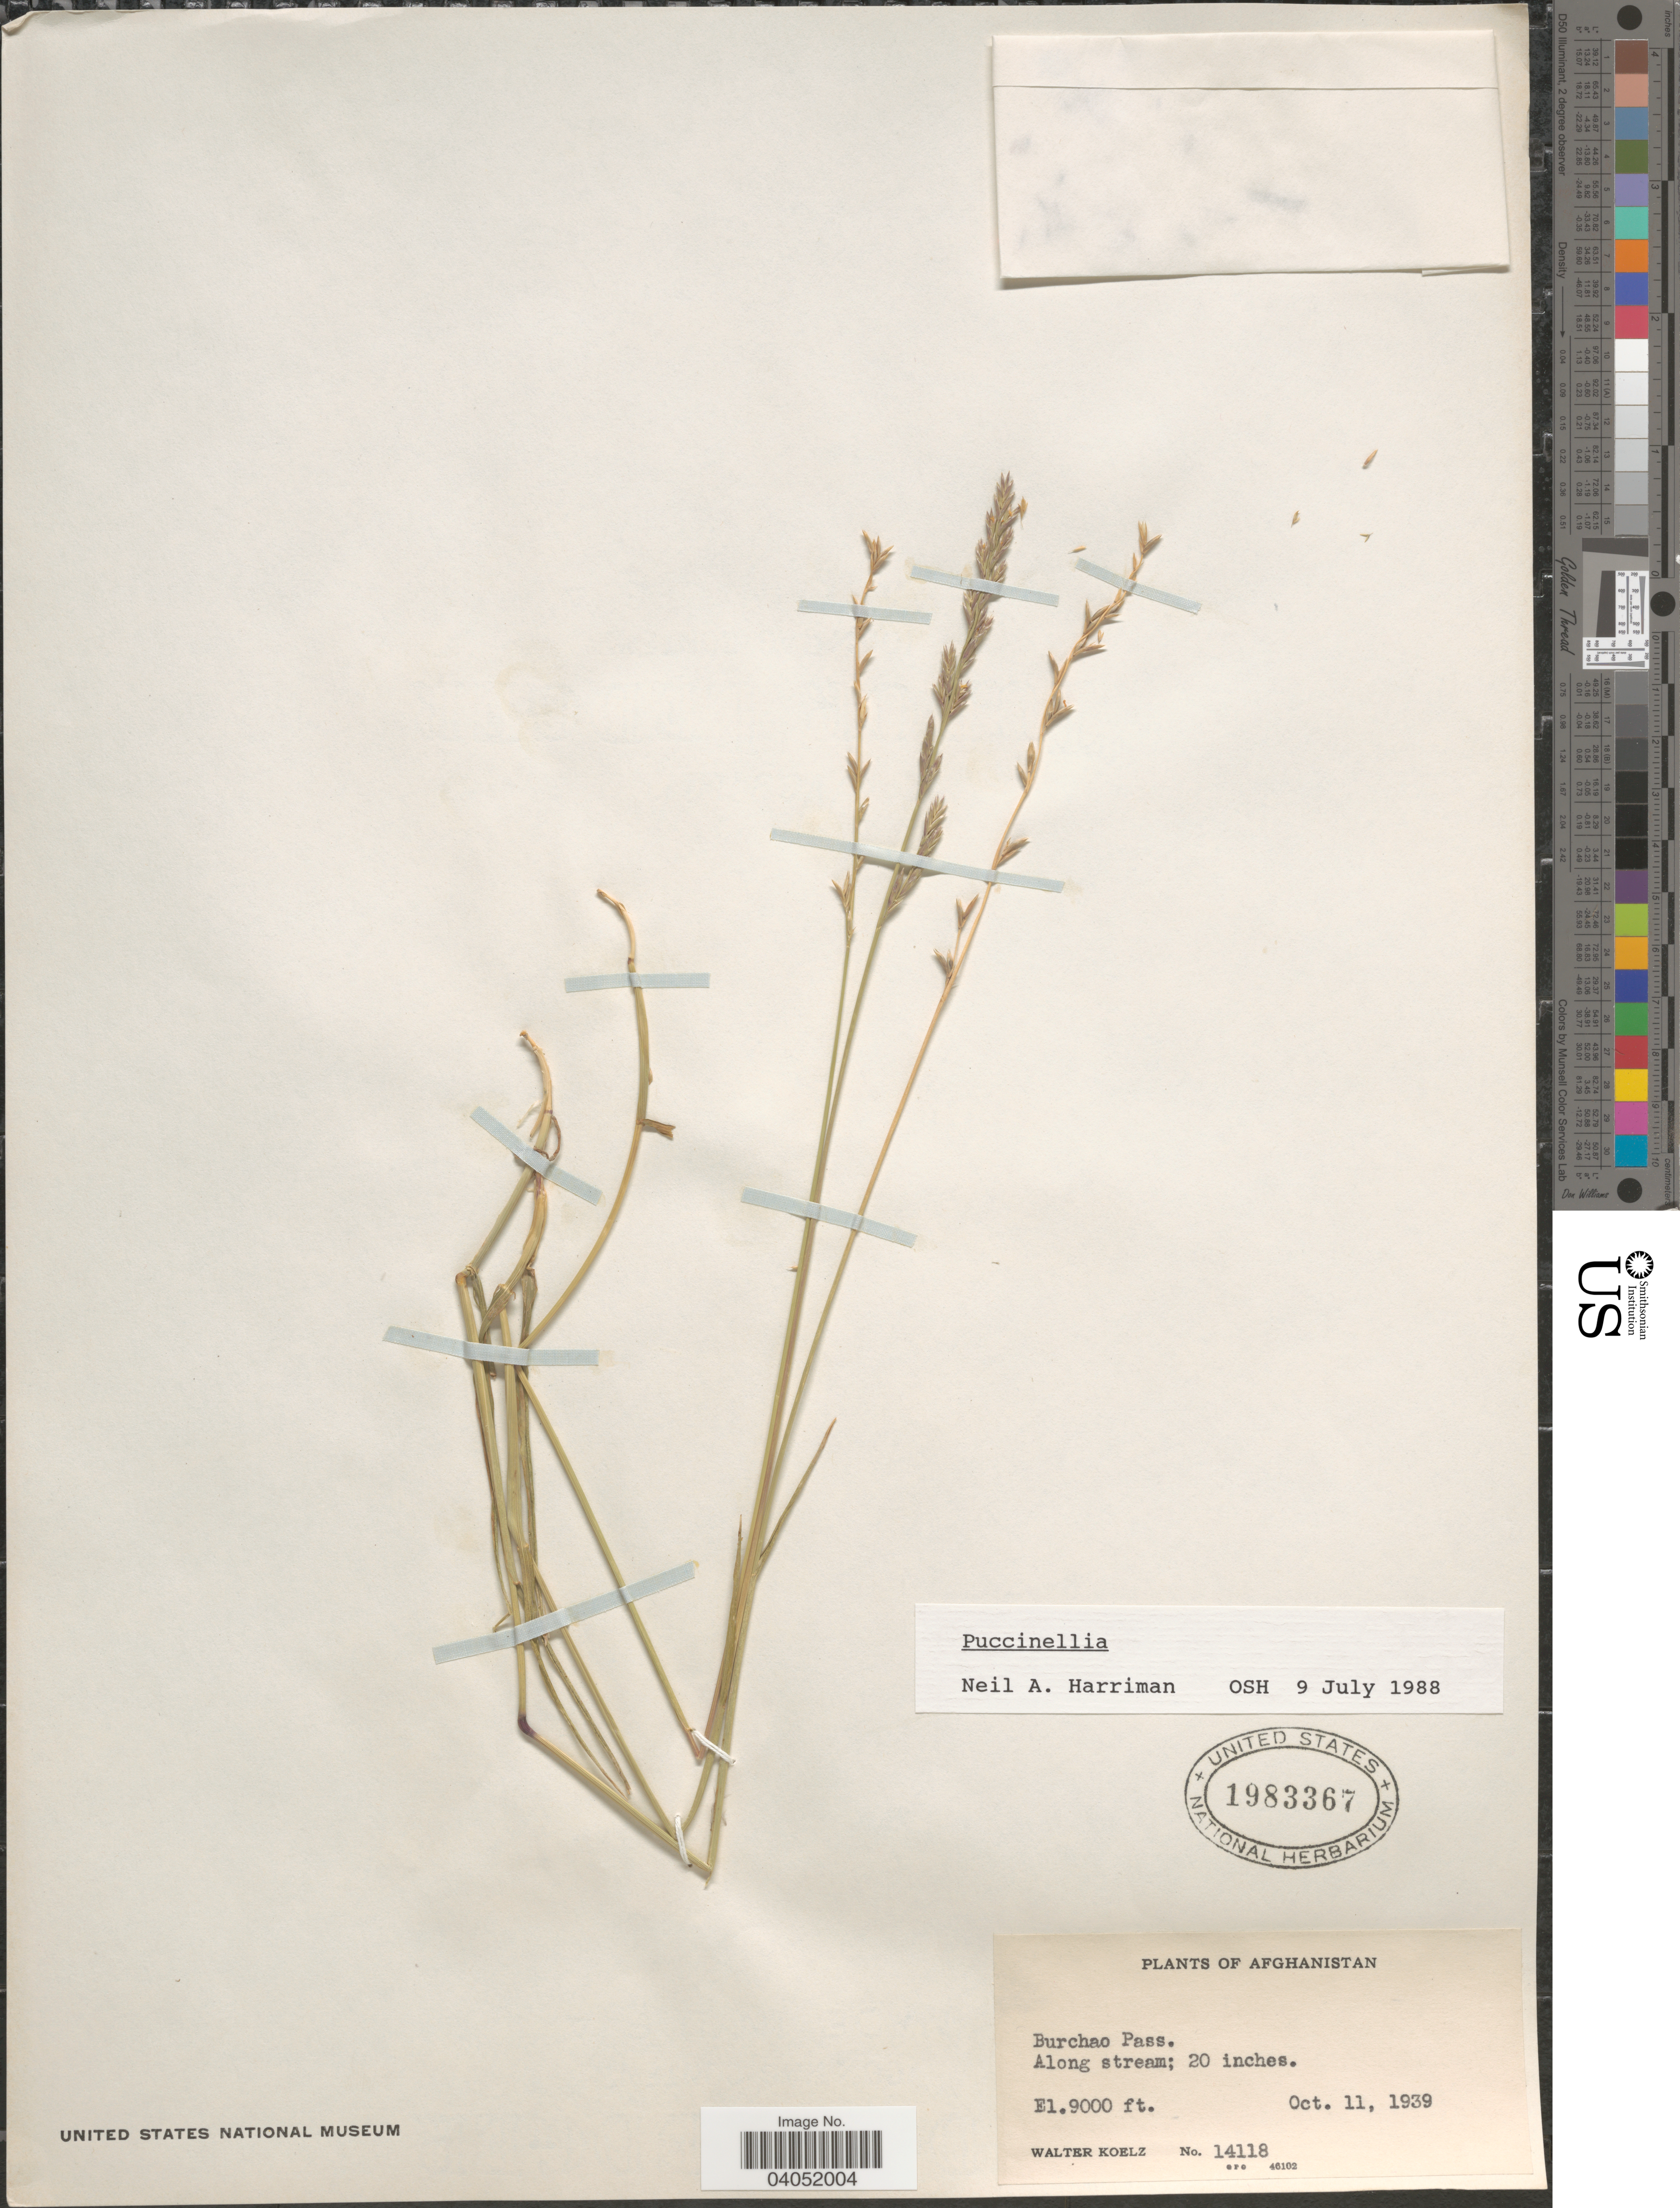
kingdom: Plantae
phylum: Tracheophyta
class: Liliopsida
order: Poales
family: Poaceae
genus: Puccinellia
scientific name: Puccinellia sp.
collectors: W. N. Koelz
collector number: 14118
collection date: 1939-10-11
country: Afghanistan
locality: Burchao Pass.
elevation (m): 2743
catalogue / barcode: US 1983367